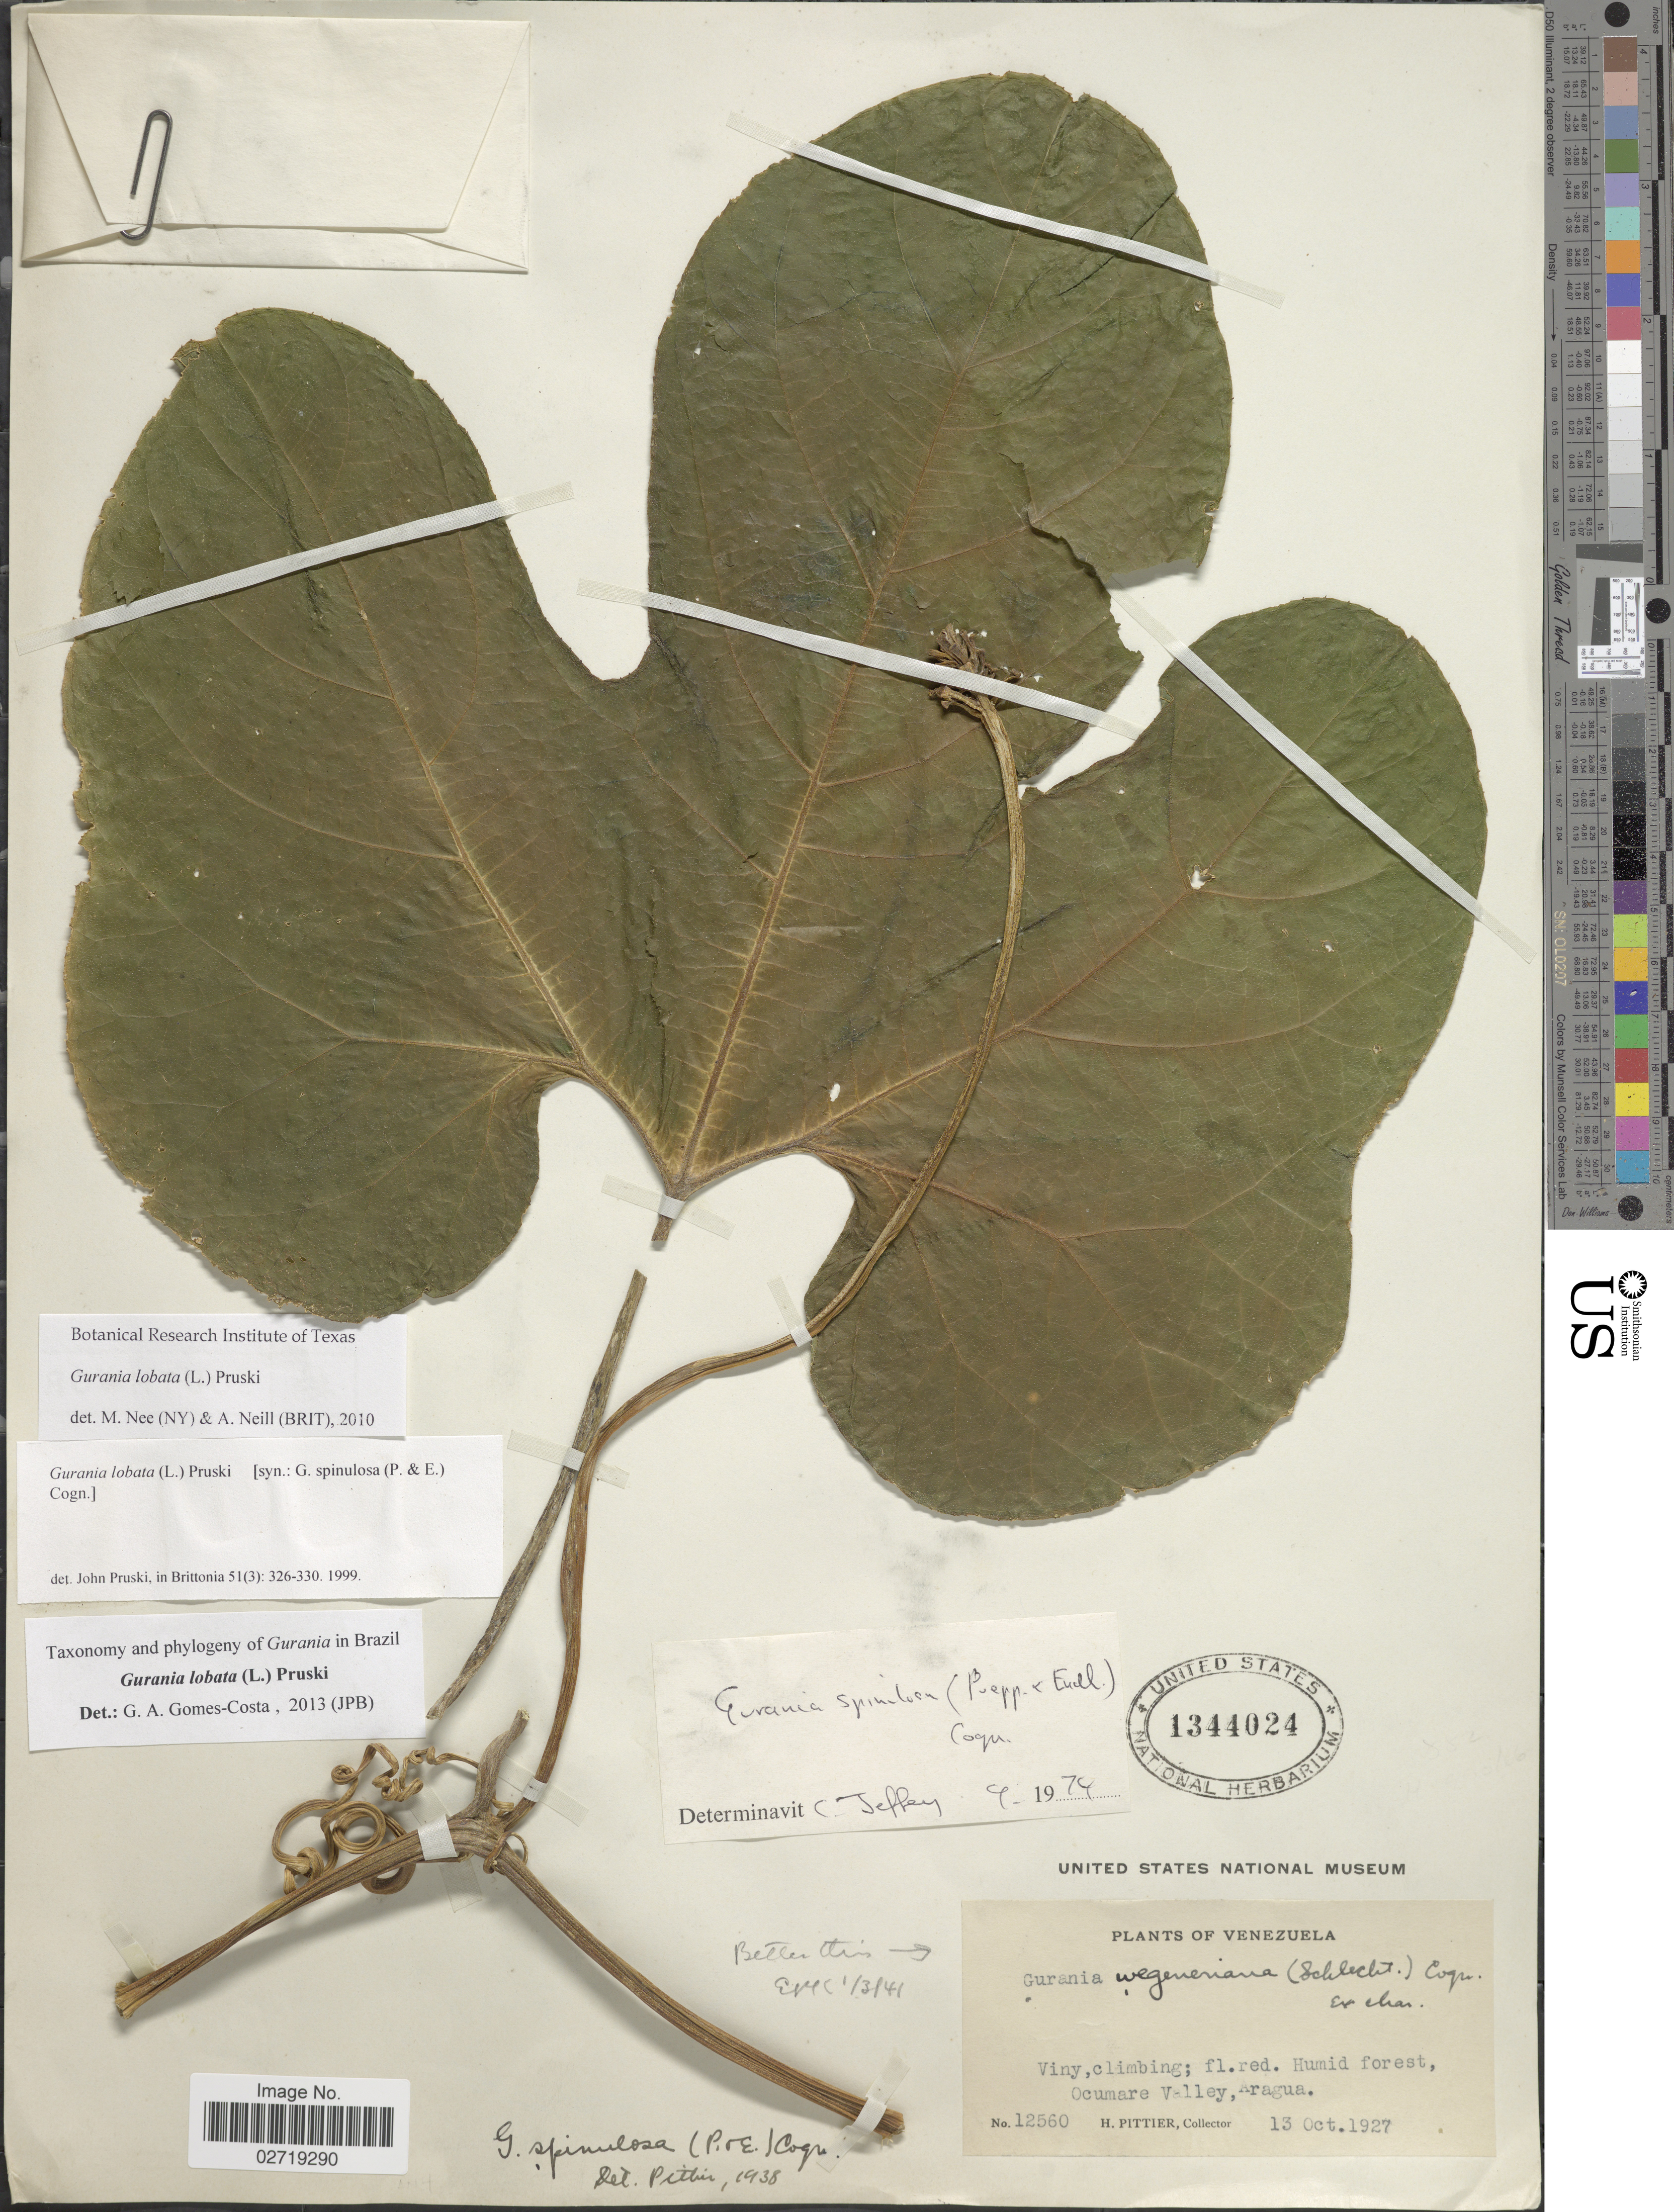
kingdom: Plantae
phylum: Tracheophyta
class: Magnoliopsida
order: Cucurbitales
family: Cucurbitaceae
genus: Gurania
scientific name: Gurania lobata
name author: (L.) Pruski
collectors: H. F. Pittier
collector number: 12560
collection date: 1927-10-13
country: Venezuela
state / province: Aragua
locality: Humid forest, Ocumare Valley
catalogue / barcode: US 1344024